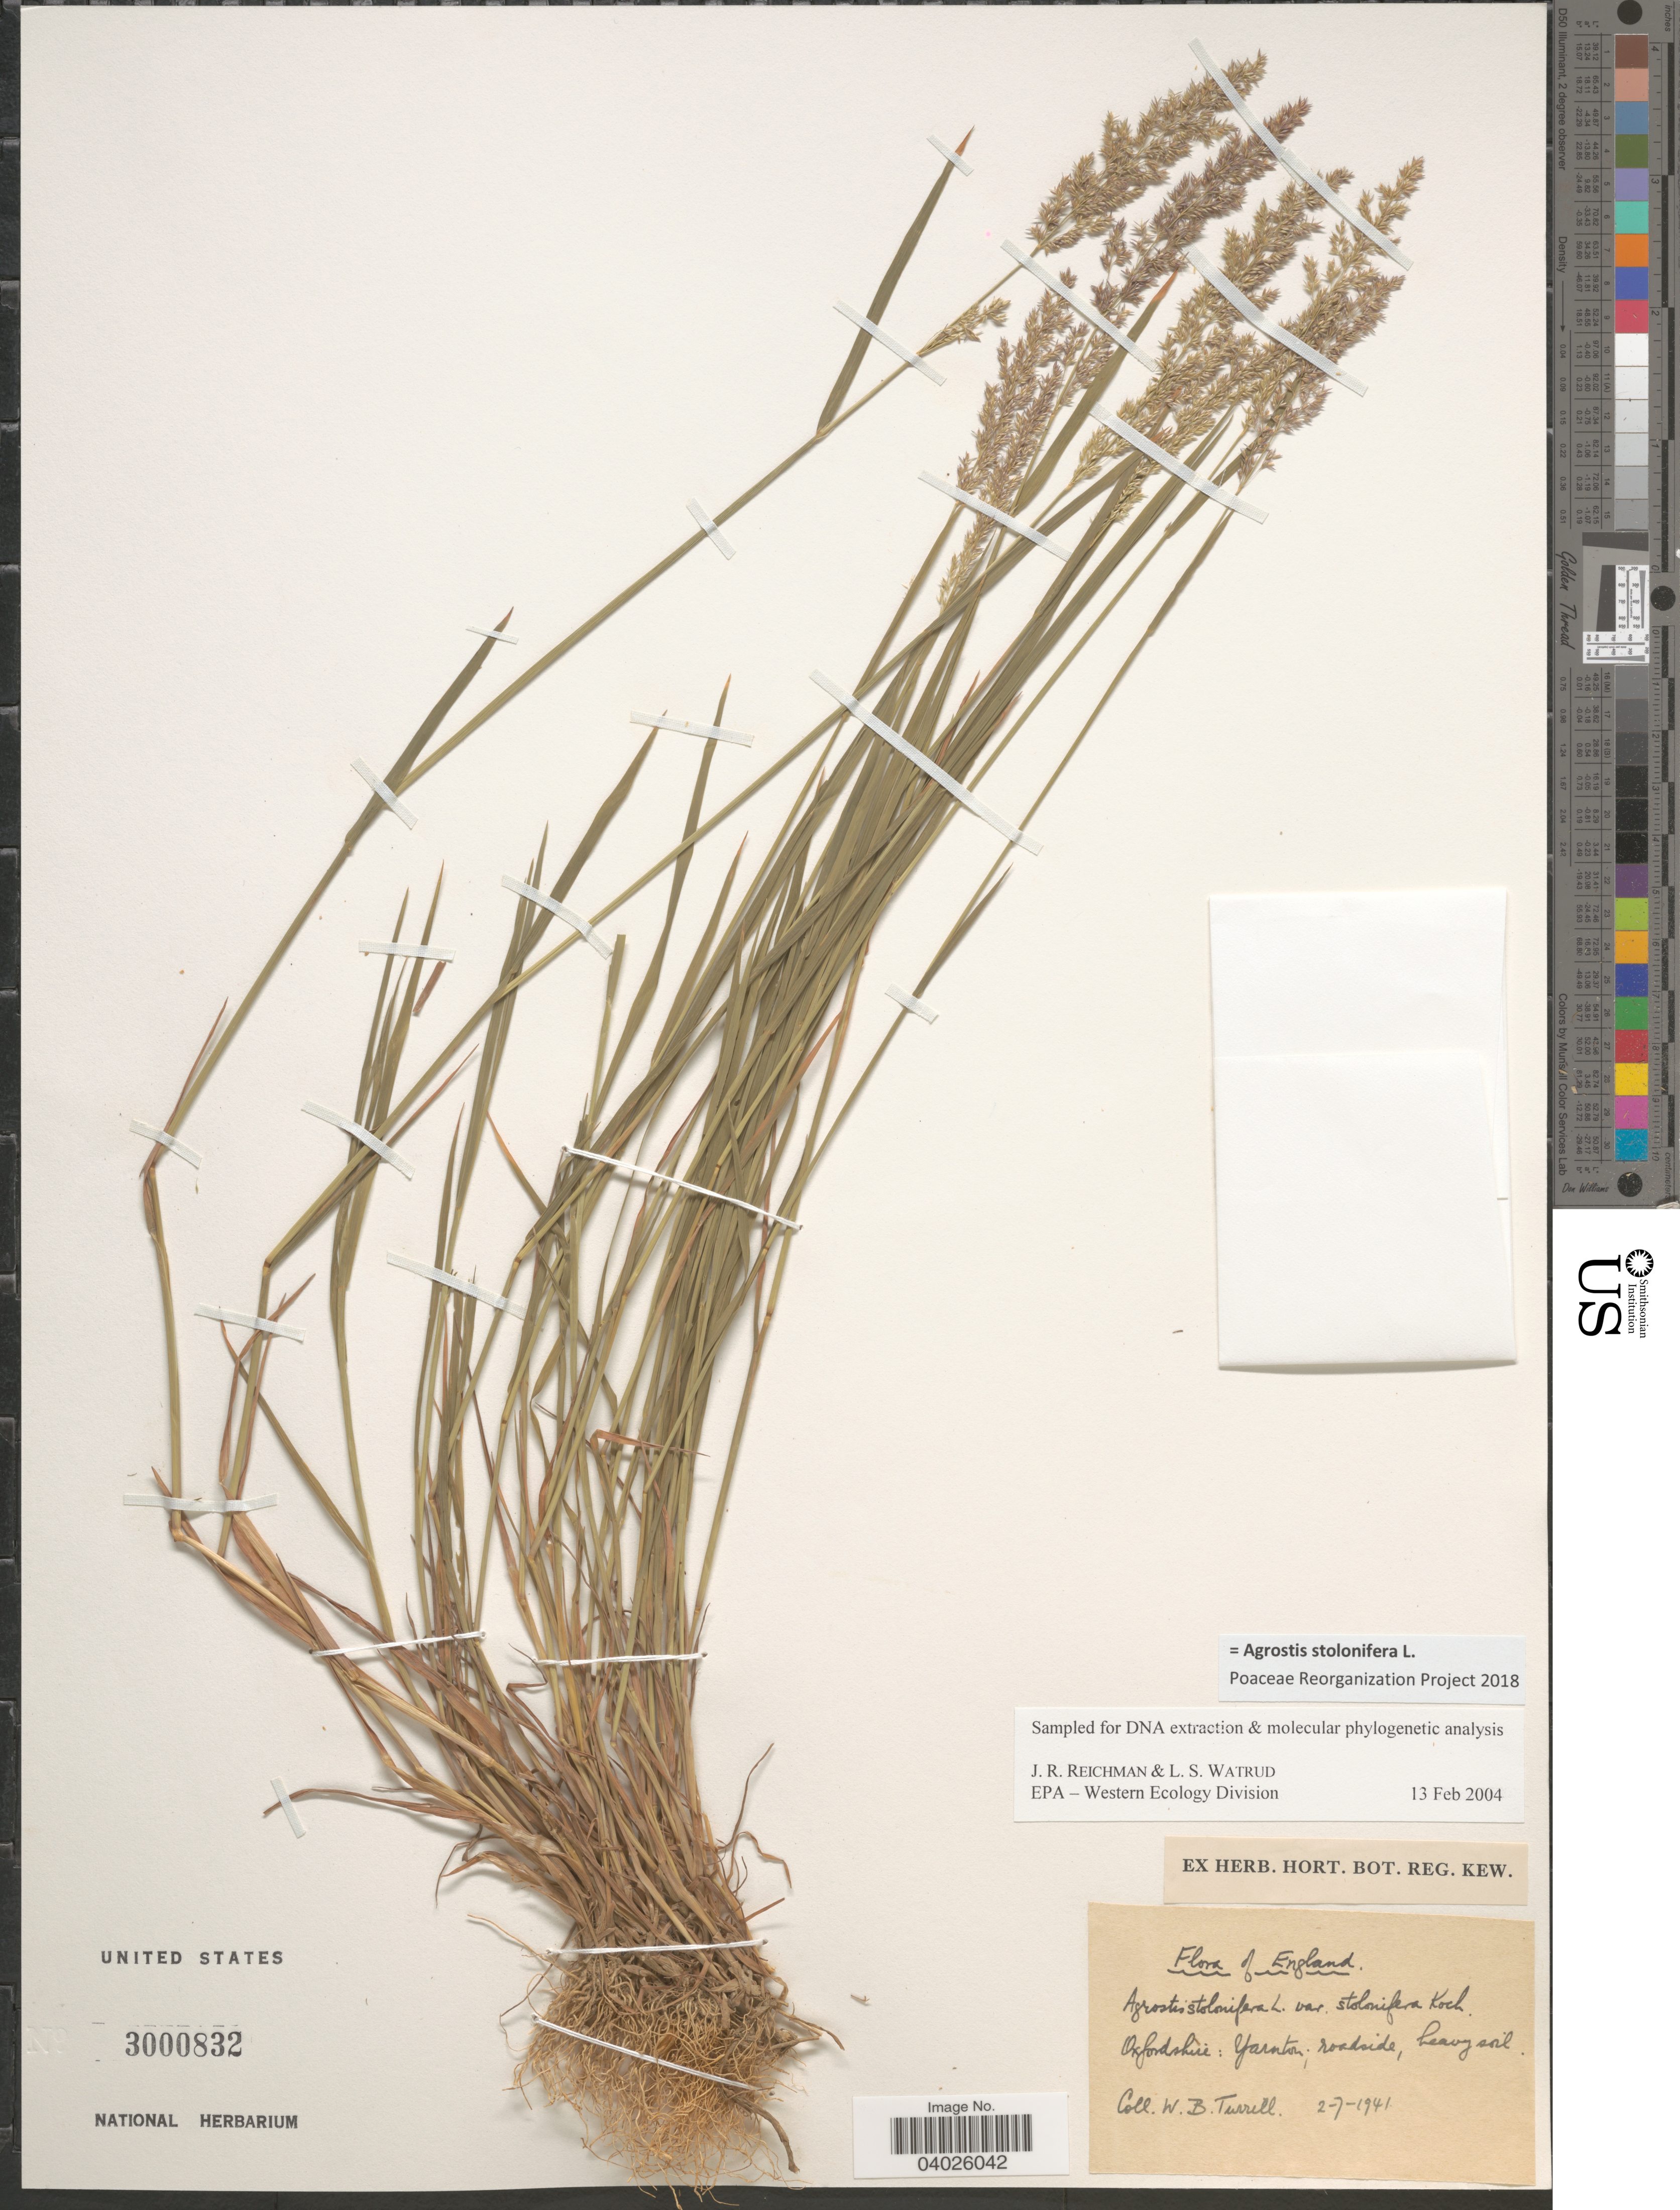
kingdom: Plantae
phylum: Tracheophyta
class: Liliopsida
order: Poales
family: Poaceae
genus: Agrostis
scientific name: Agrostis stolonifera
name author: L.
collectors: W. B. Turrill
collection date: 1941-07-02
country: United Kingdom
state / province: England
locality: Oxfordshire: Yarnton, roadside.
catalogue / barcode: US 3000832